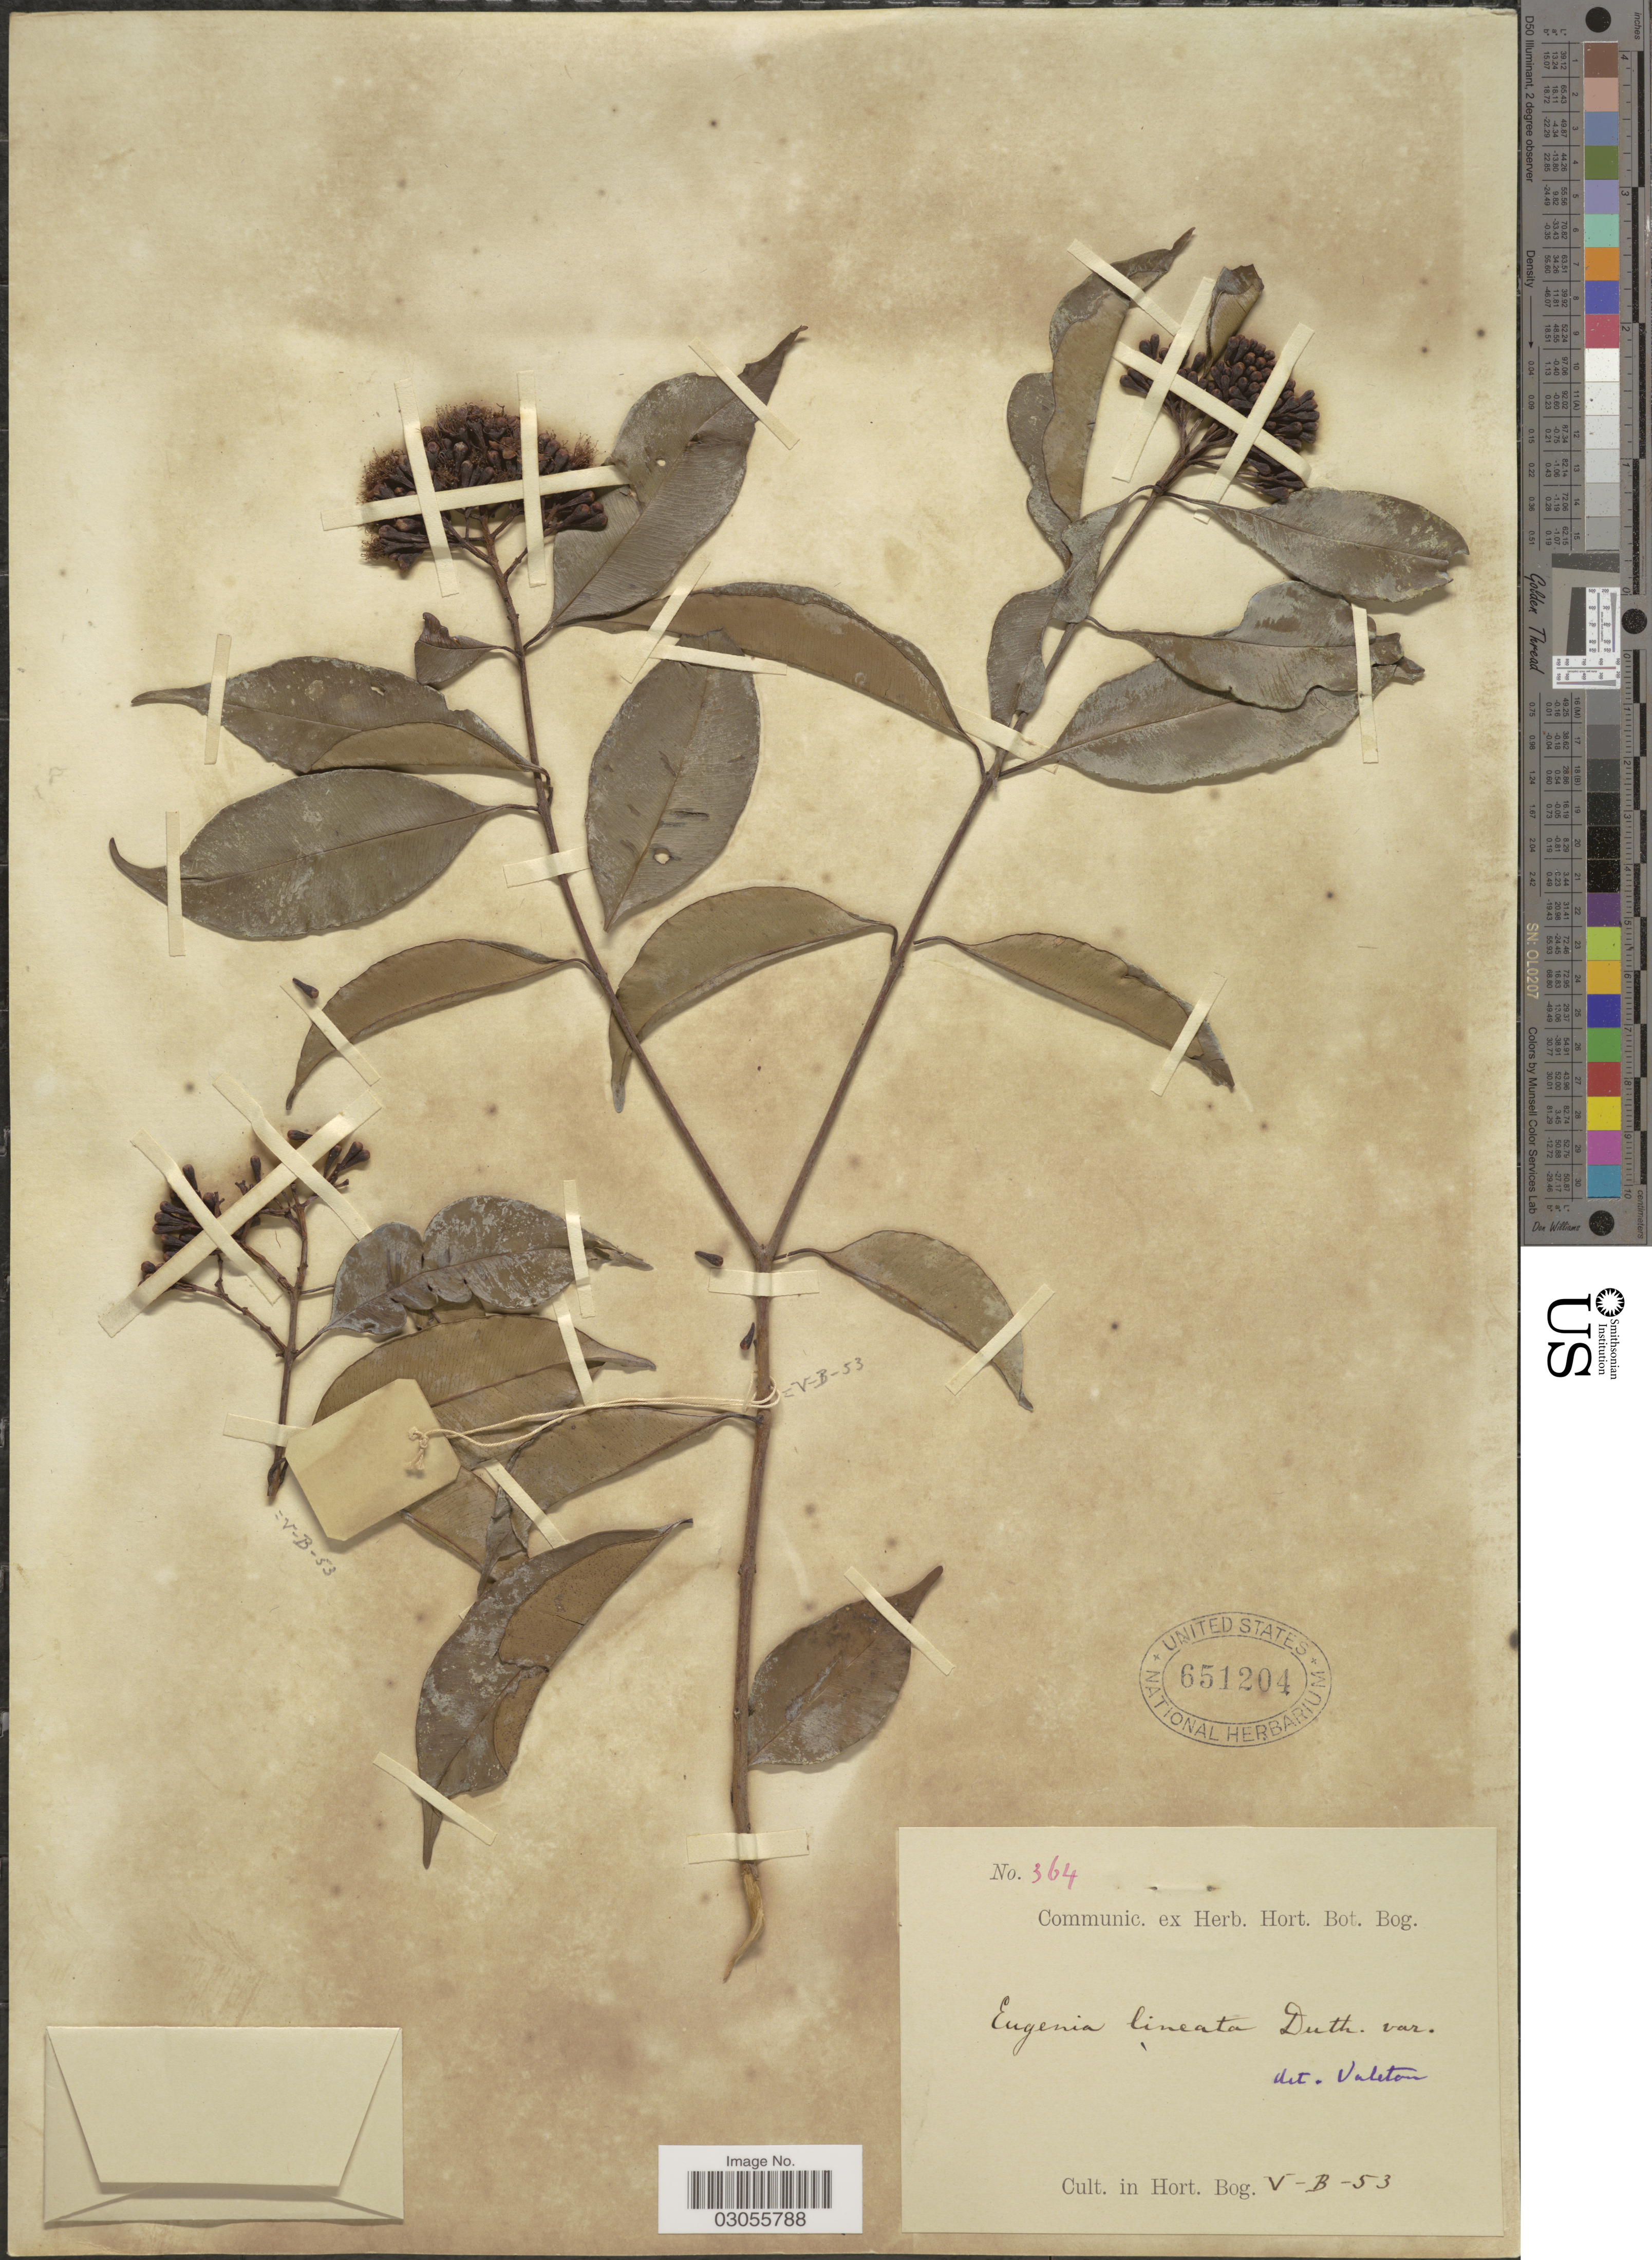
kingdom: Plantae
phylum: Tracheophyta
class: Magnoliopsida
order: Myrtales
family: Myrtaceae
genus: Syzygium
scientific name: Syzygium cerasiforme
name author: (Blume) Merr. & L.M. Perry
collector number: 364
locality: In Hort. Bog. V-B-53.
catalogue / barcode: US 651204